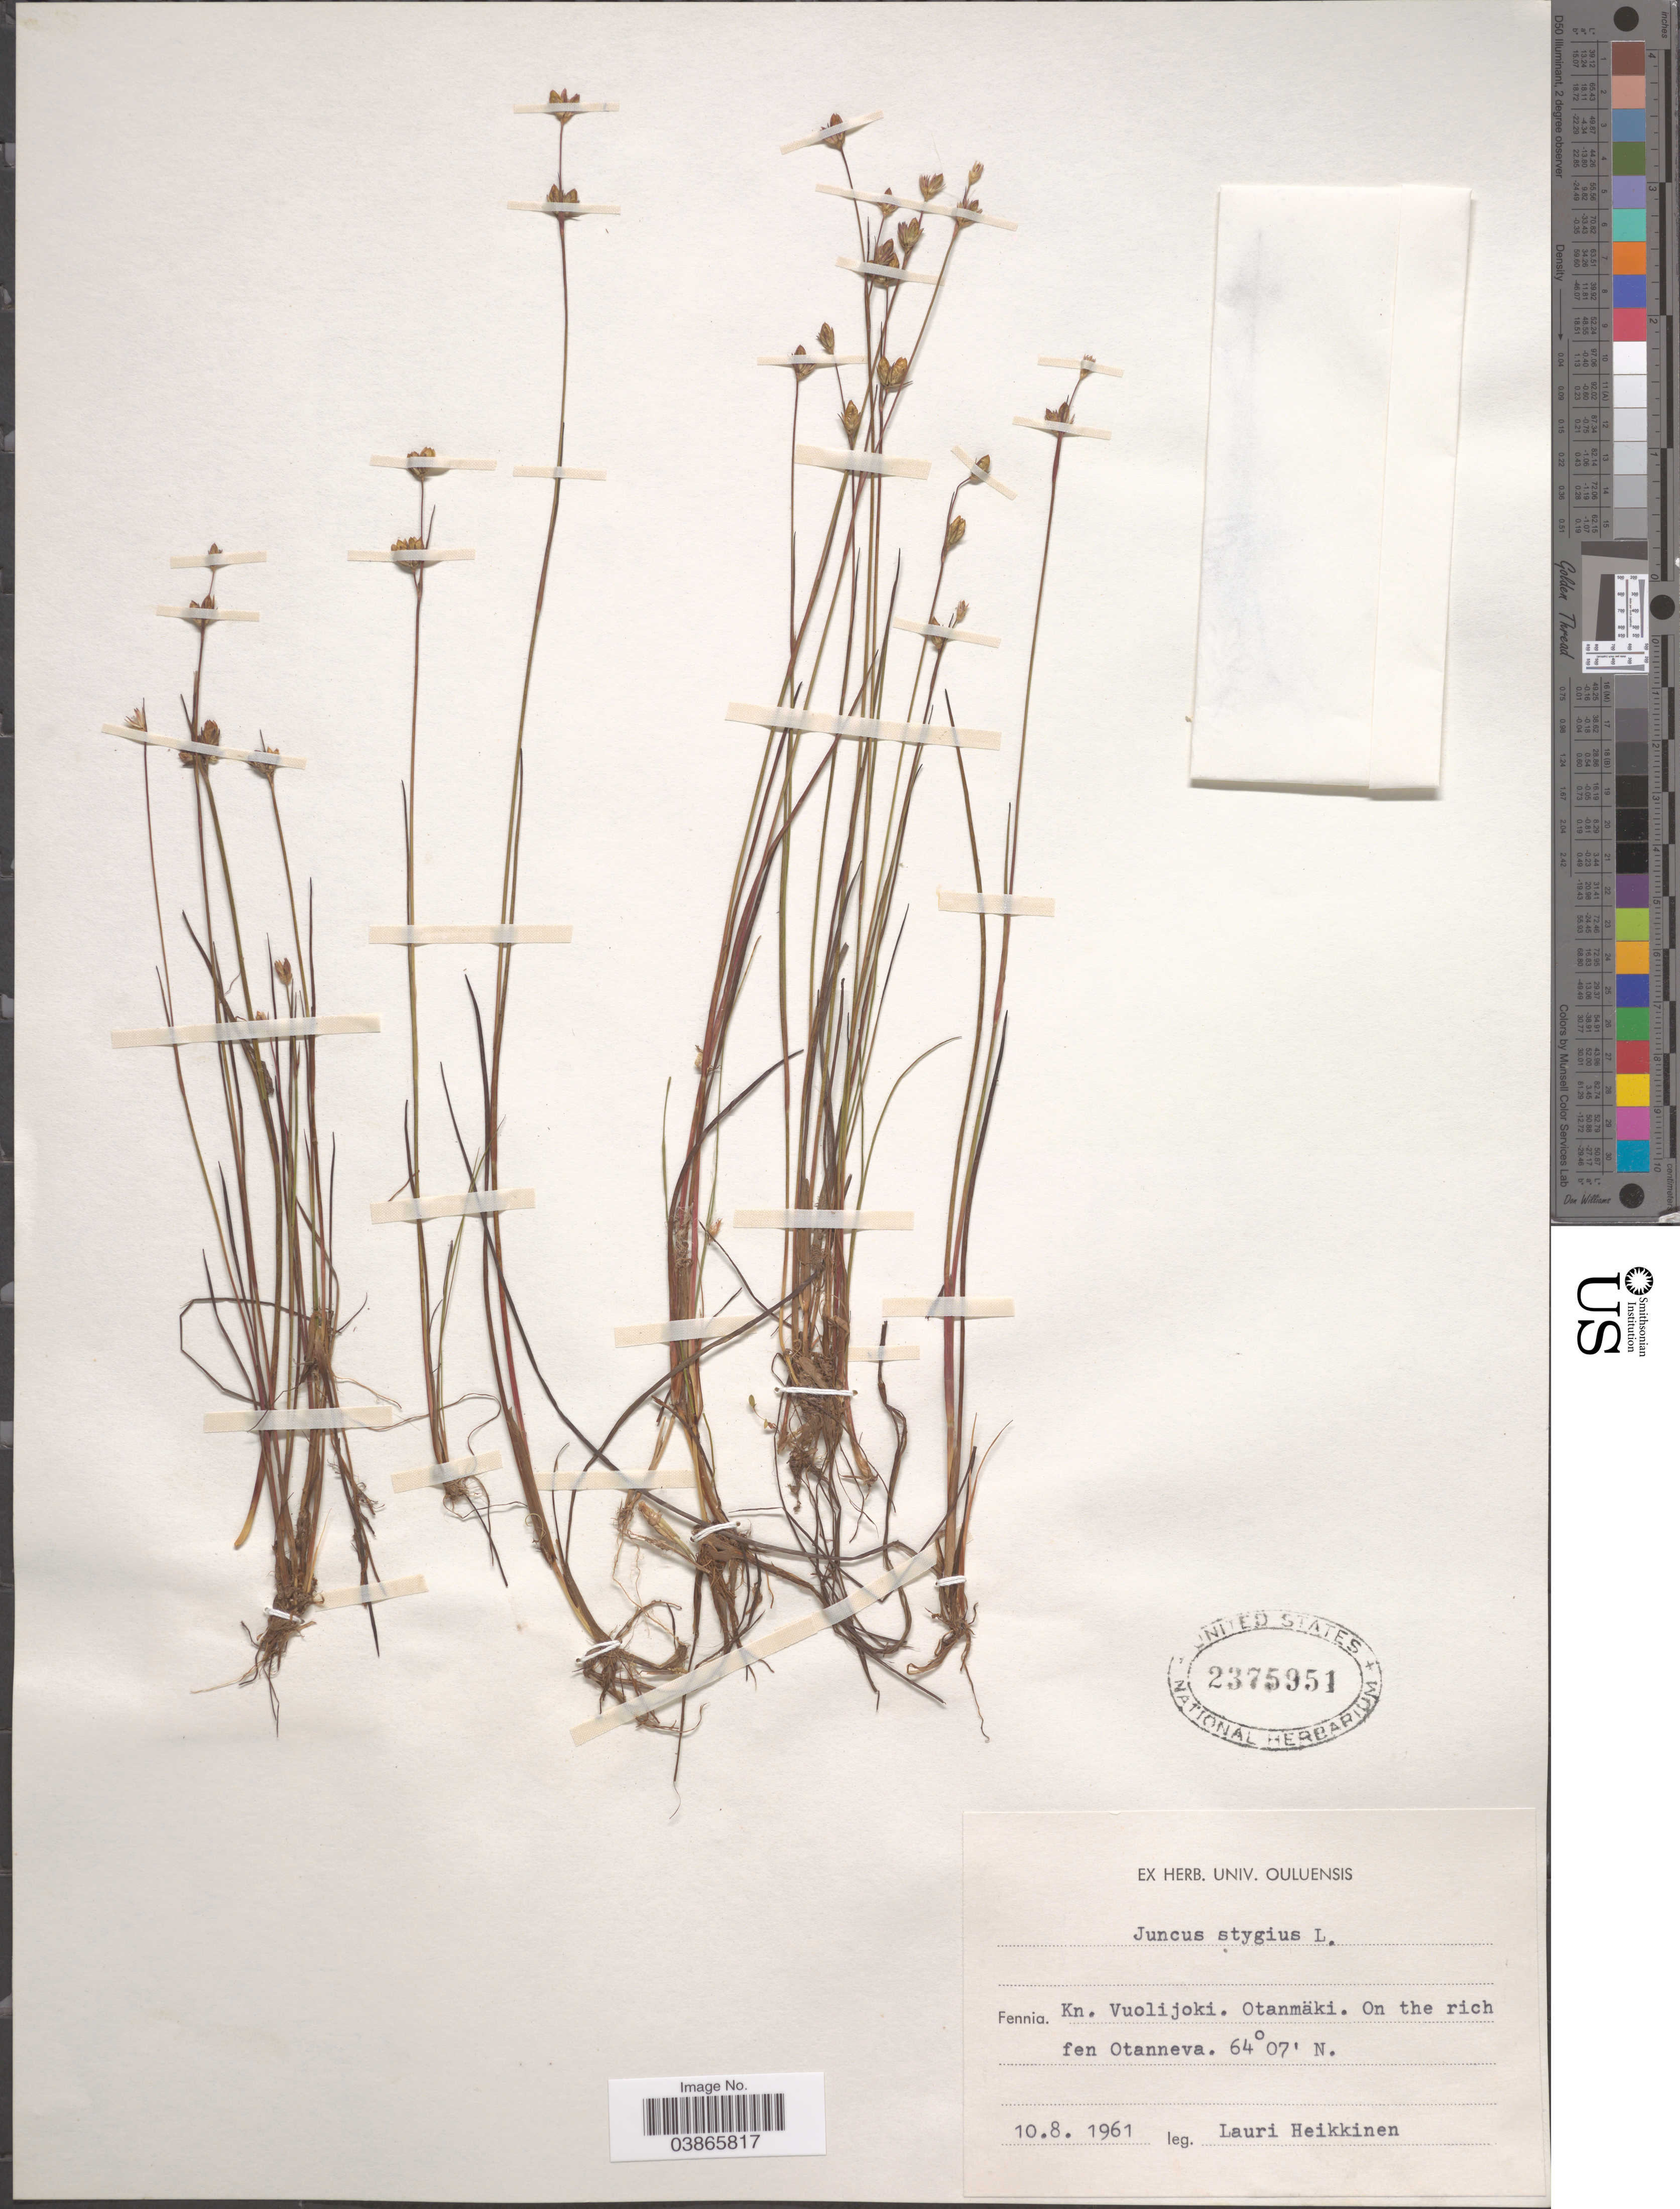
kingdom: Plantae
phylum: Tracheophyta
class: Liliopsida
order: Poales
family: Juncaceae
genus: Juncus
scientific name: Juncus stygius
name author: L.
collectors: L. Heikkinen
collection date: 1961-08-10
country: Finland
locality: Fennia. Kn. Vuolijoki. Otanmäki. On the rich fen Otanneva.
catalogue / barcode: US 2375951